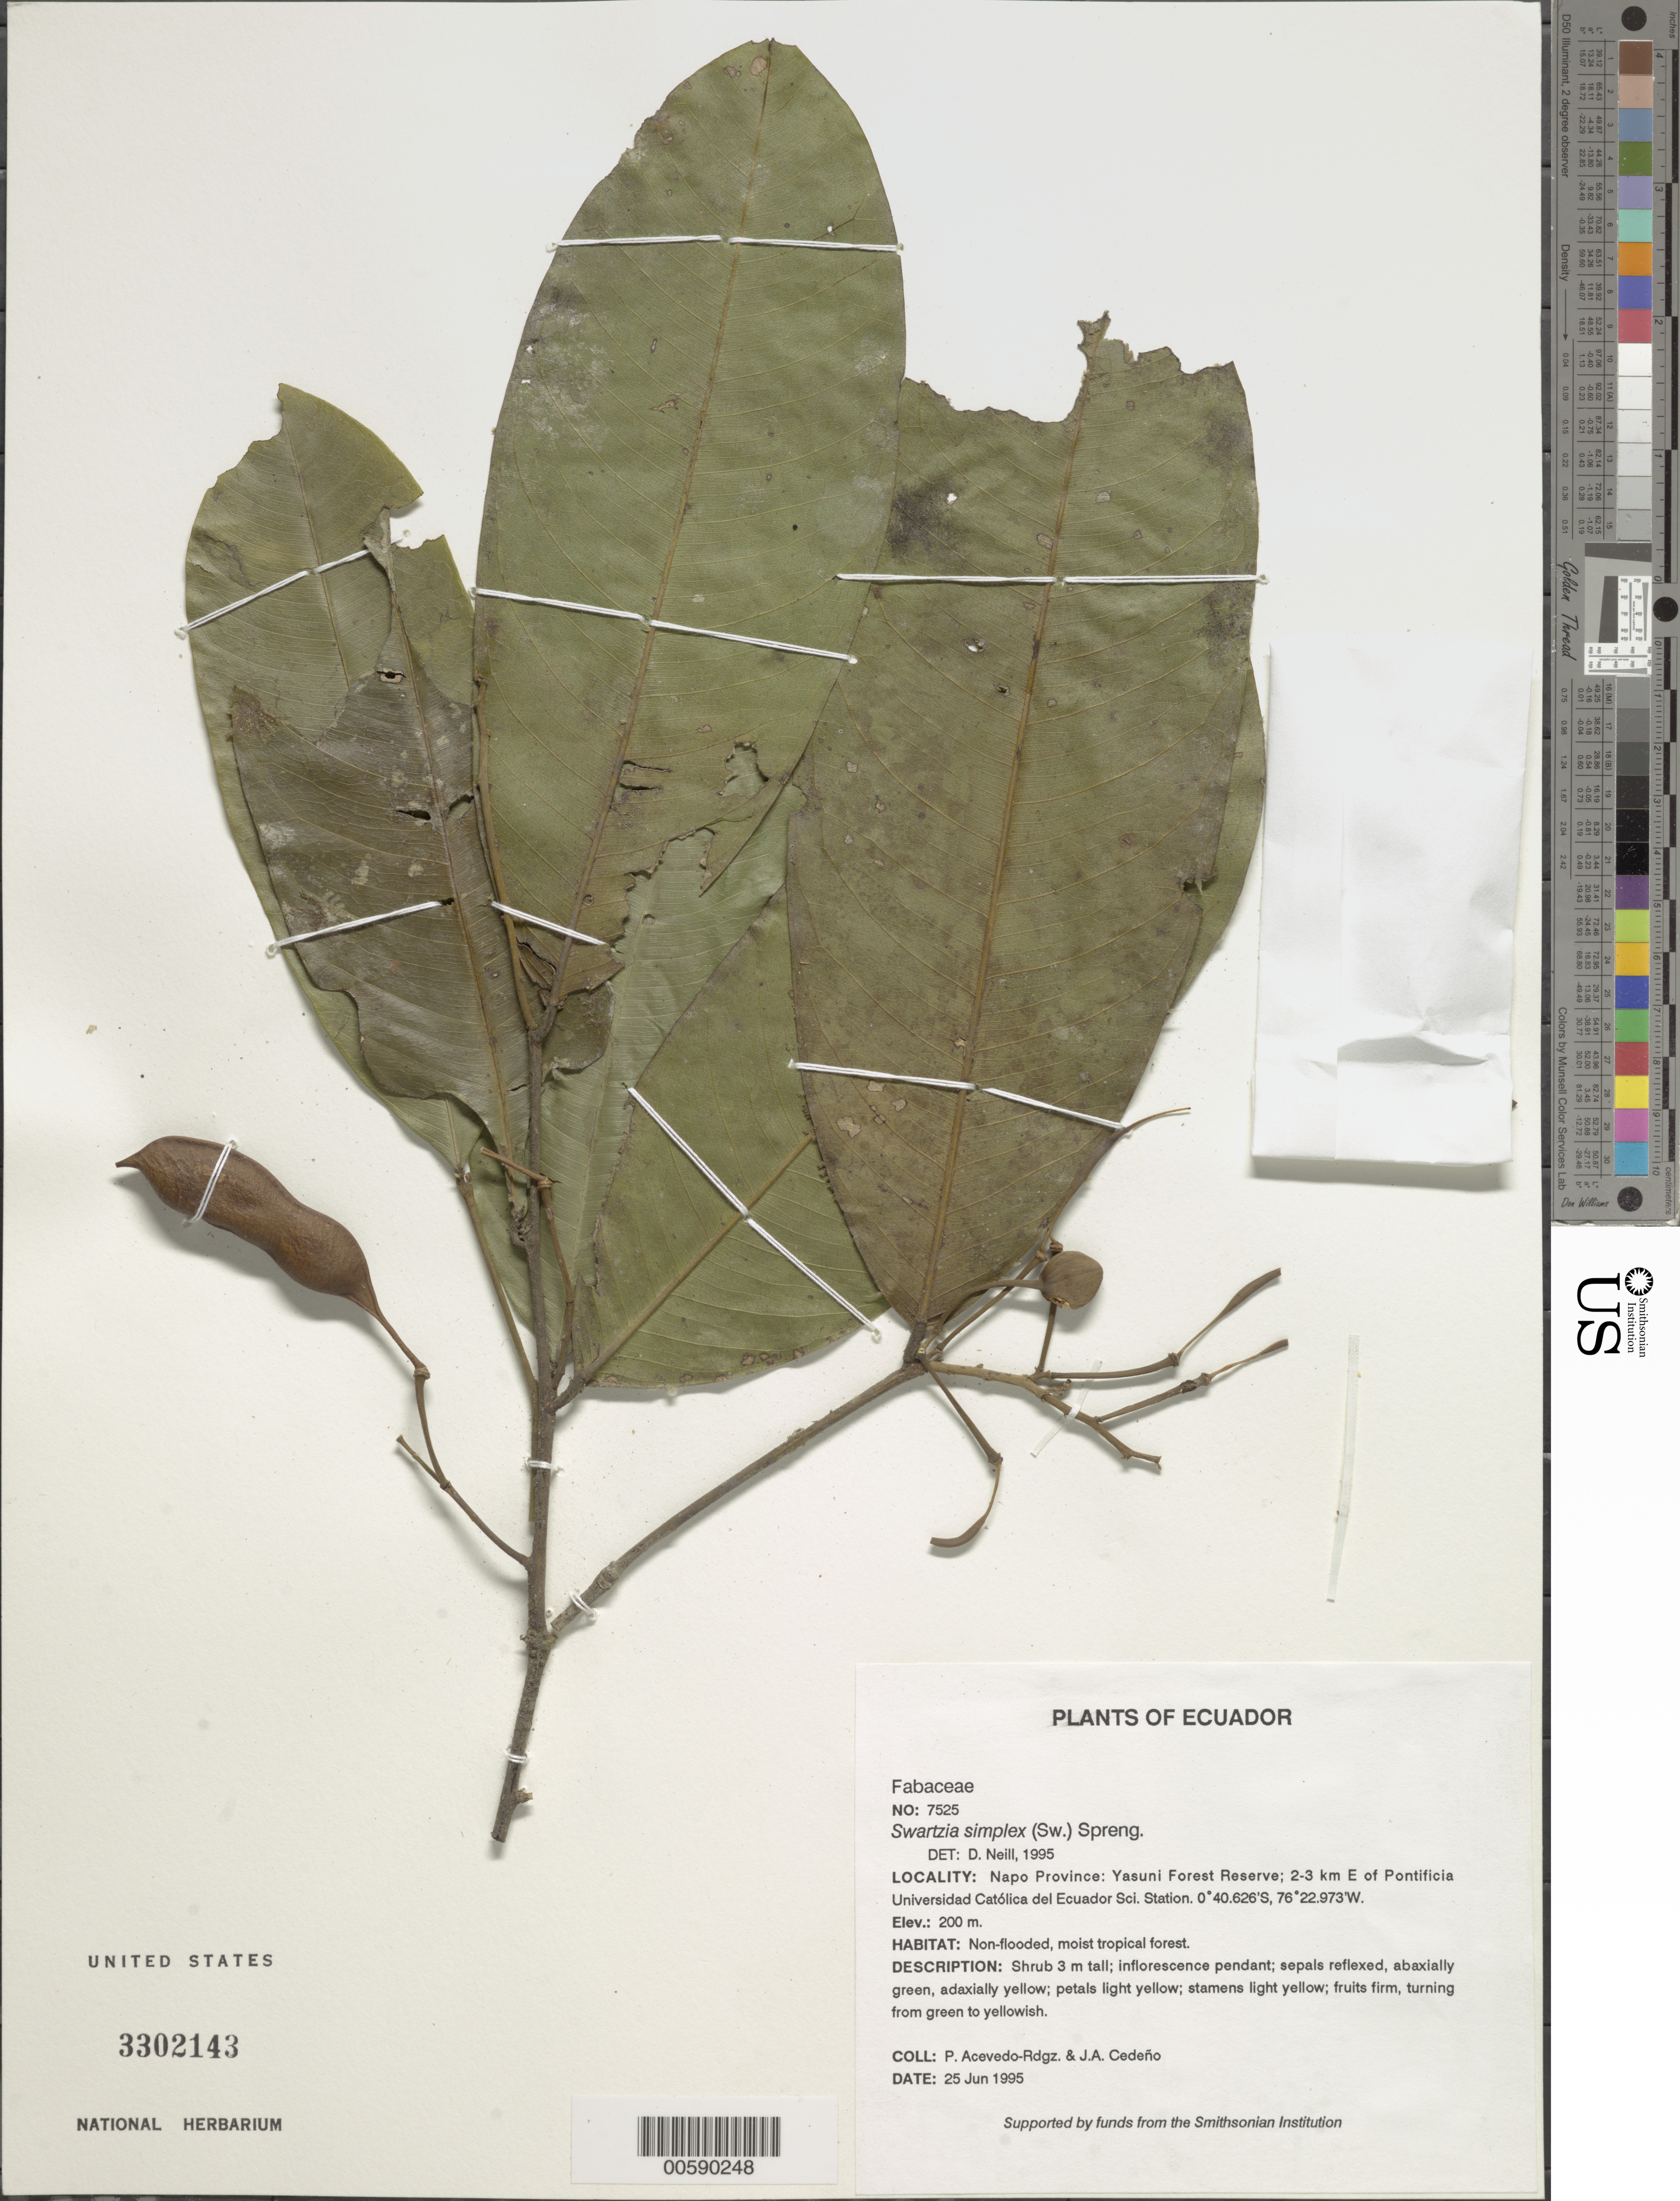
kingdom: Plantae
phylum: Tracheophyta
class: Magnoliopsida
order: Fabales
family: Fabaceae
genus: Swartzia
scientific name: Swartzia simplex var. ochnacea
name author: (DC.) R.S. Cowan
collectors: P. Acevedo-Rodr. & J. A. Cedeño M.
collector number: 7525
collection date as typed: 25 Jun 1995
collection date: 1995-06-25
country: Ecuador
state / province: Napo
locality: Napo Province: Yasuni Forest Reserve; 2-3 km E of Pontificia Universidad Católica del Ecuador Sci. Station.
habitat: Non-flooded, moist tropical forest.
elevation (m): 200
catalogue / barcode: US 3302143